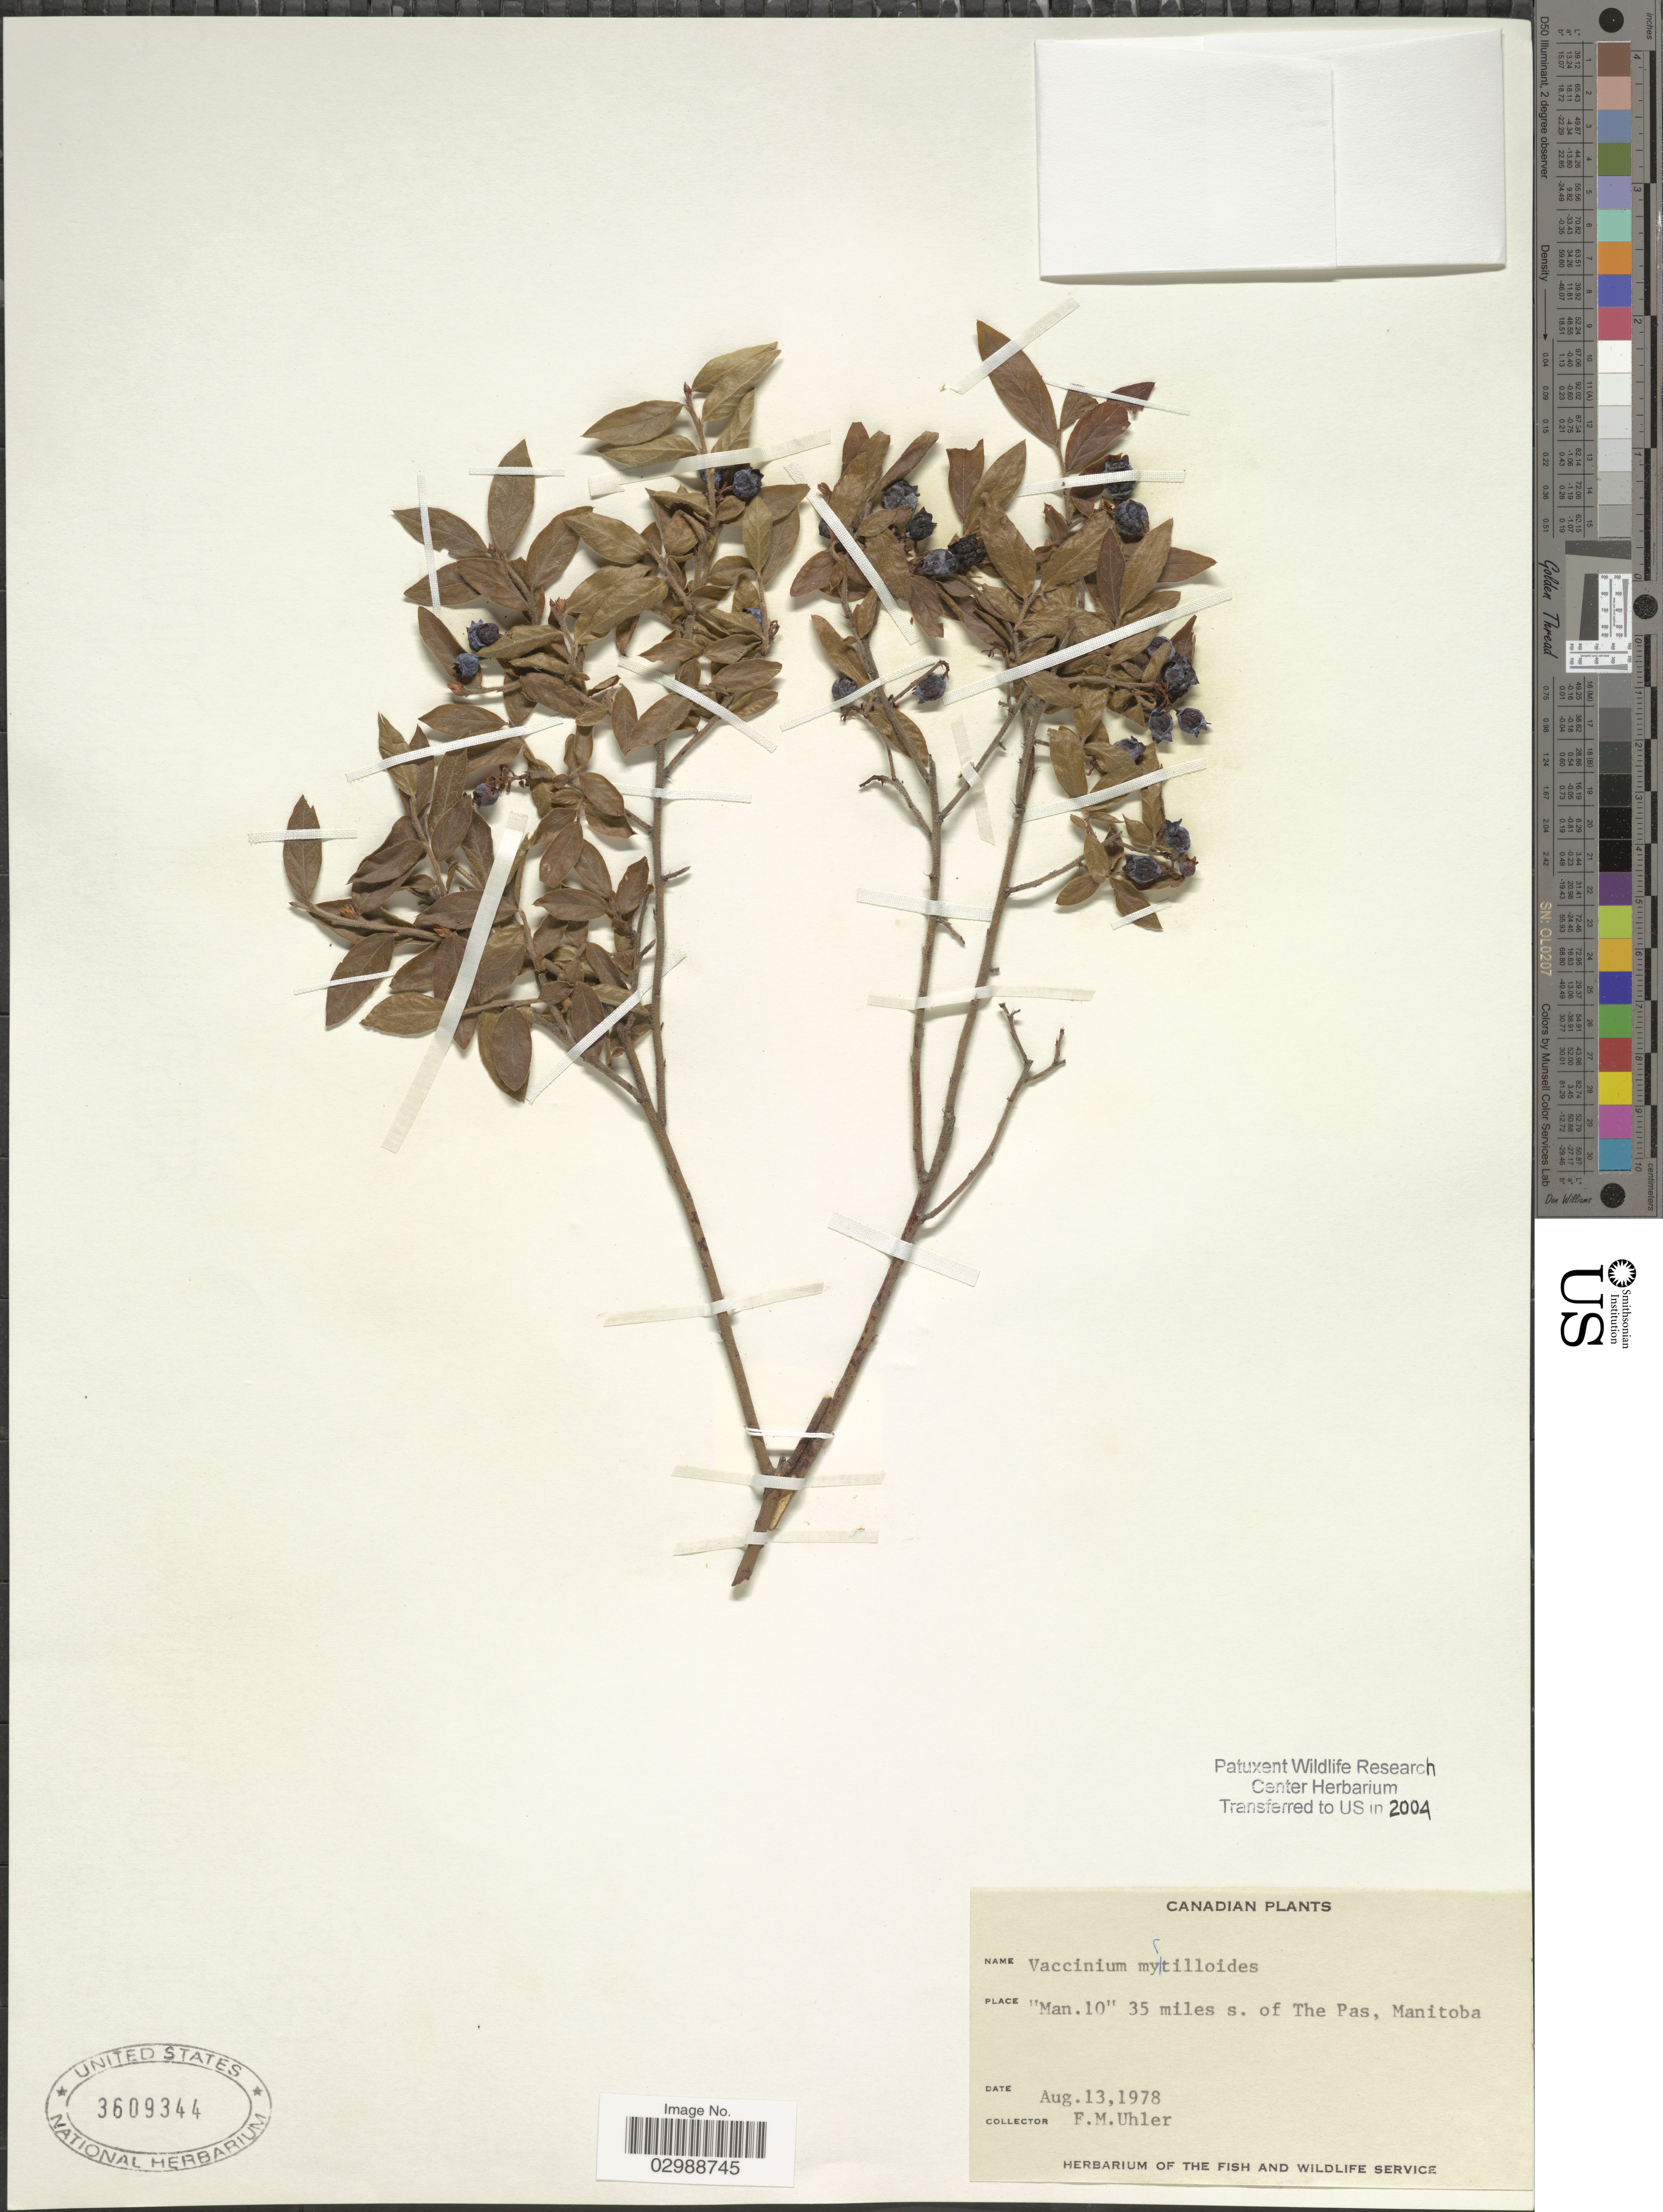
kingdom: Plantae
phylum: Tracheophyta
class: Magnoliopsida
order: Ericales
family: Ericaceae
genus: Vaccinium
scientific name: Vaccinium myrtilloides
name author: Michx.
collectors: F. M. Uhler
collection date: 1978-08-13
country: Canada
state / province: Manitoba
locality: Man.10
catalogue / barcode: US 3609344